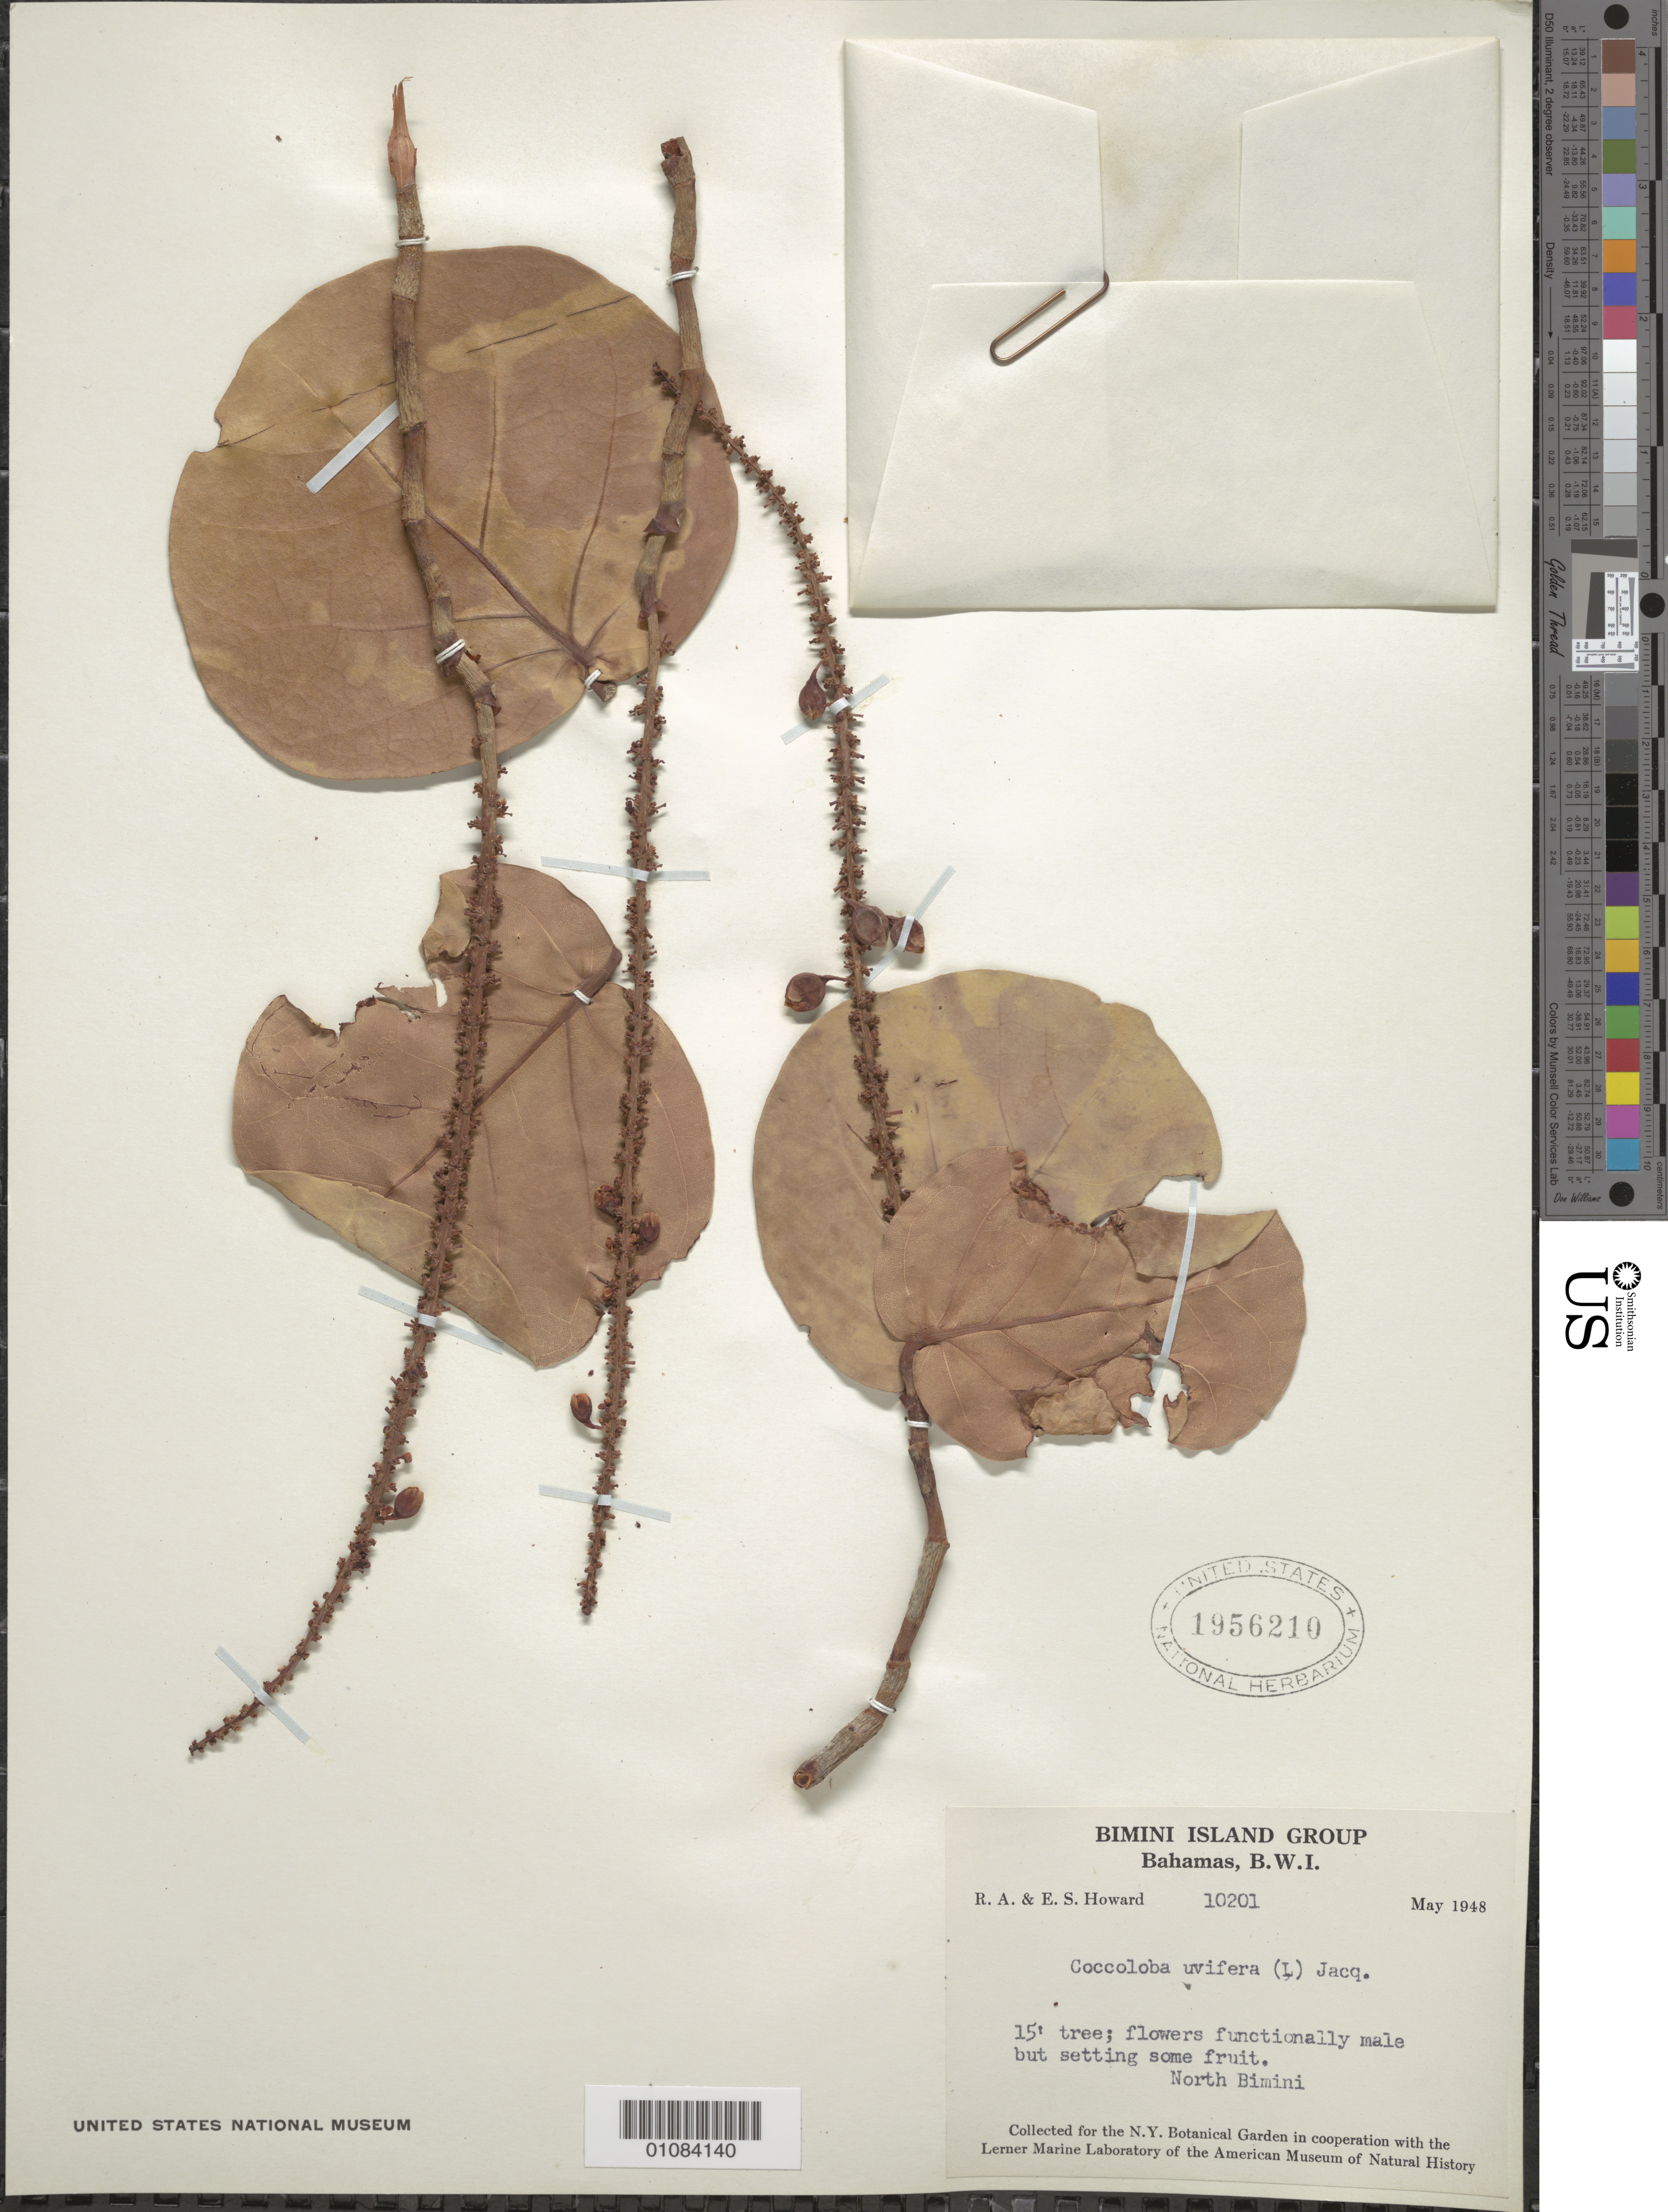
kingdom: Plantae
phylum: Tracheophyta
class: Magnoliopsida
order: Caryophyllales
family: Polygonaceae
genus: Coccoloba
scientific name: Coccoloba uvifera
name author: L.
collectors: E. S. Howard & R. A. Howard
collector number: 10201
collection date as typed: May 1948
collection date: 1948-05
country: Bahamas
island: North Bimini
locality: North Bimini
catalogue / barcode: US 1956210